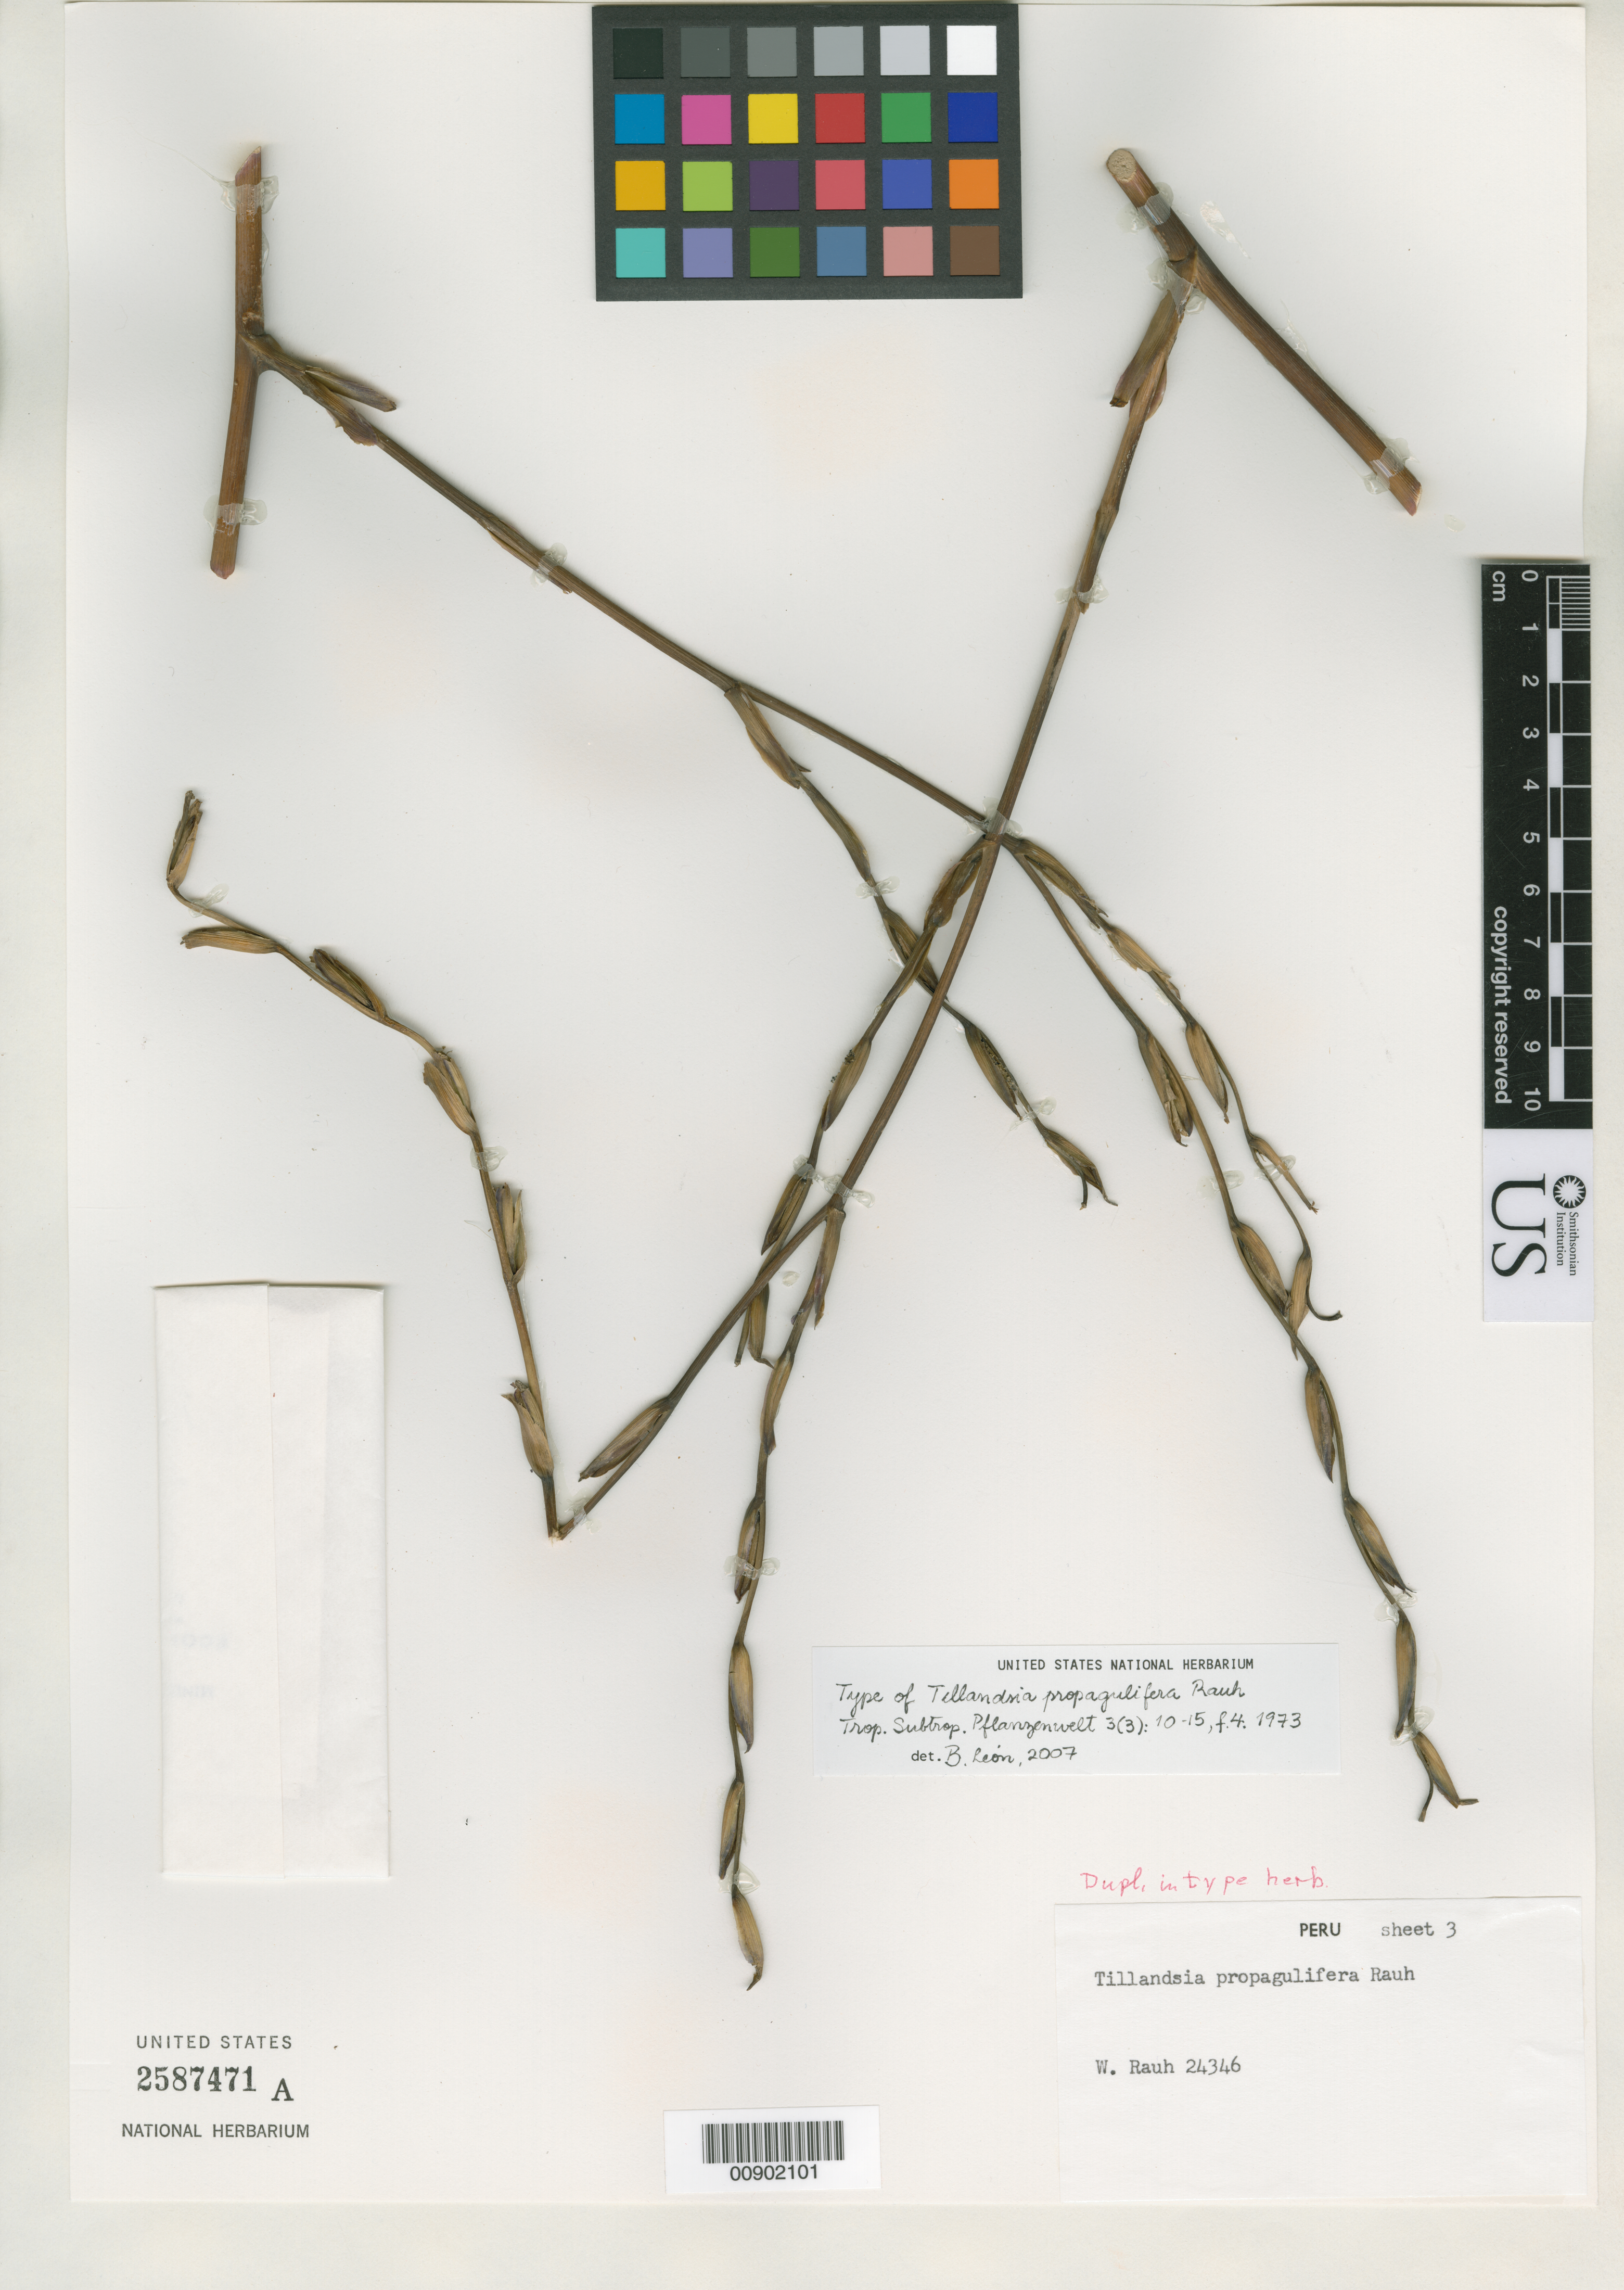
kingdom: Plantae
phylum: Tracheophyta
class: Liliopsida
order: Poales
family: Bromeliaceae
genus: Tillandsia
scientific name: Tillandsia propagulifera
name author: Rauh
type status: Isotype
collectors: W. Rauh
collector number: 24346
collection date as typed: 31 Aug 1970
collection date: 1970-08-31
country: Peru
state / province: La Libertad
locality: Rio Utcabamba near Milagro.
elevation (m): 450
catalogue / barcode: US 2587471A